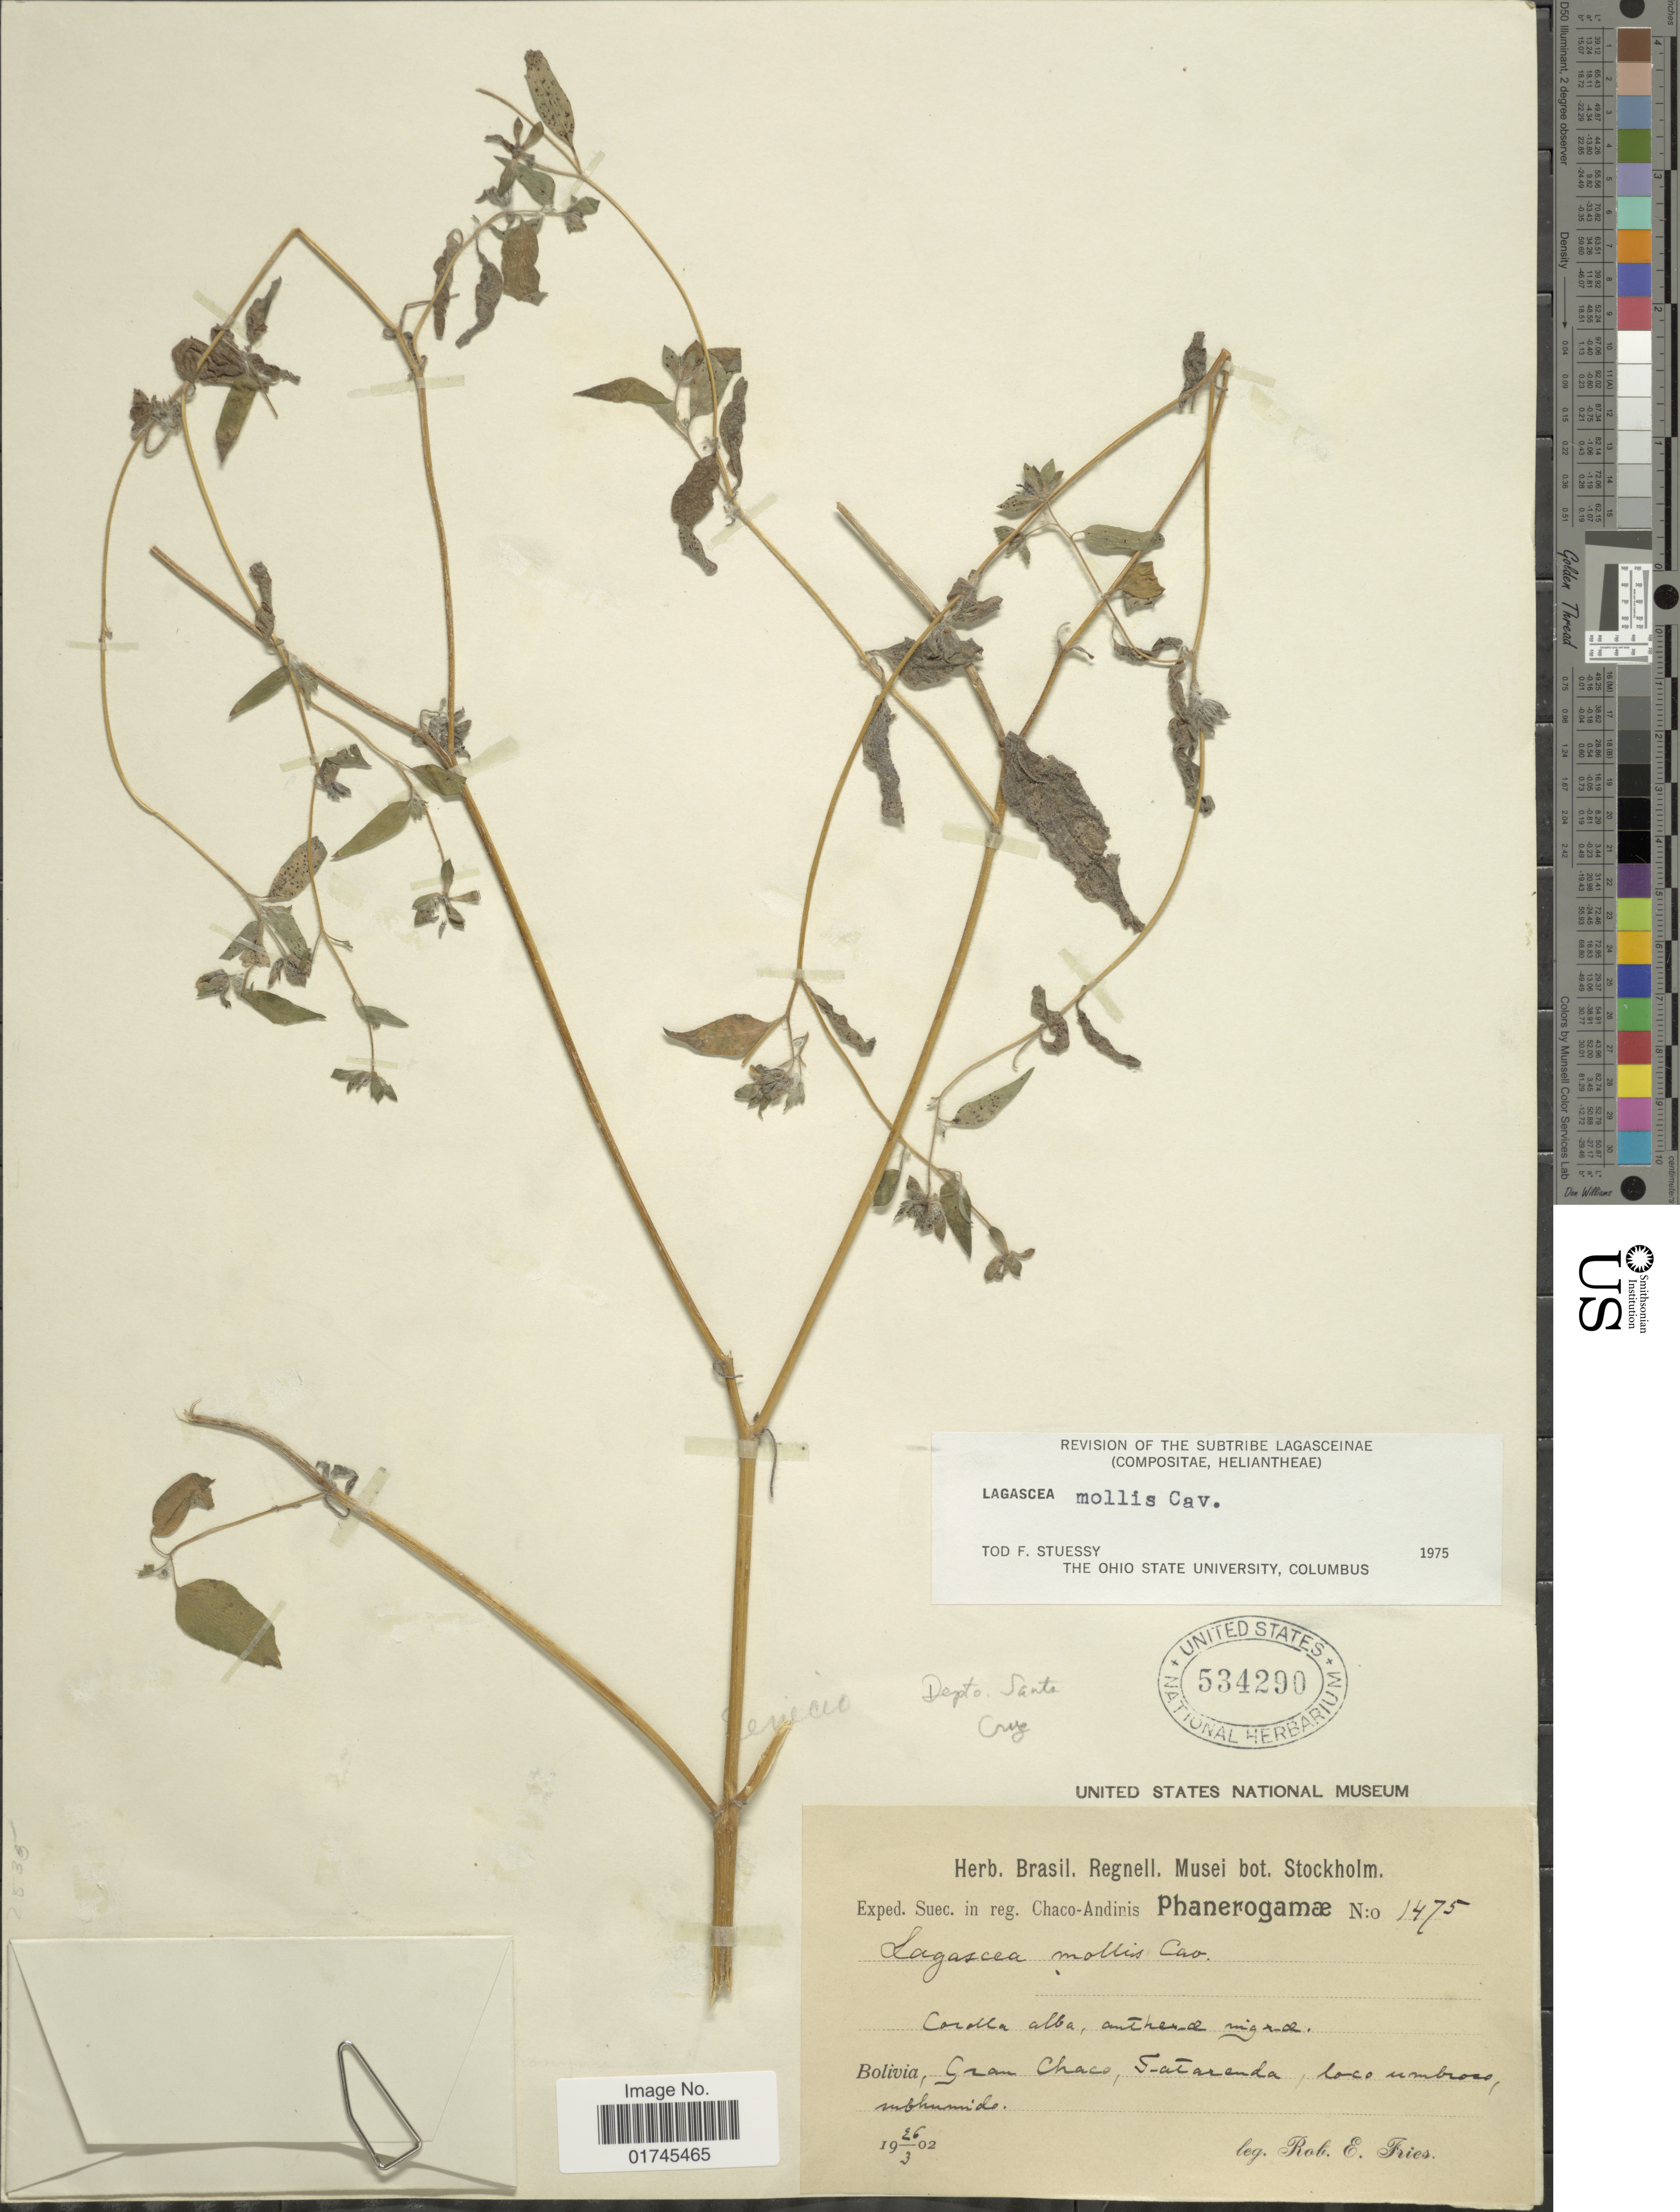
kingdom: Plantae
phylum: Tracheophyta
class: Magnoliopsida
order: Asterales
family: Asteraceae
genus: Lagascea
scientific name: Lagascea mollis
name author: Cav.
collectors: R. E. Fries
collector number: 1475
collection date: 1902-03-26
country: Bolivia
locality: Gran Chaco, Fatarenda, loco umbroso, subhumido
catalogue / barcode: US 534290